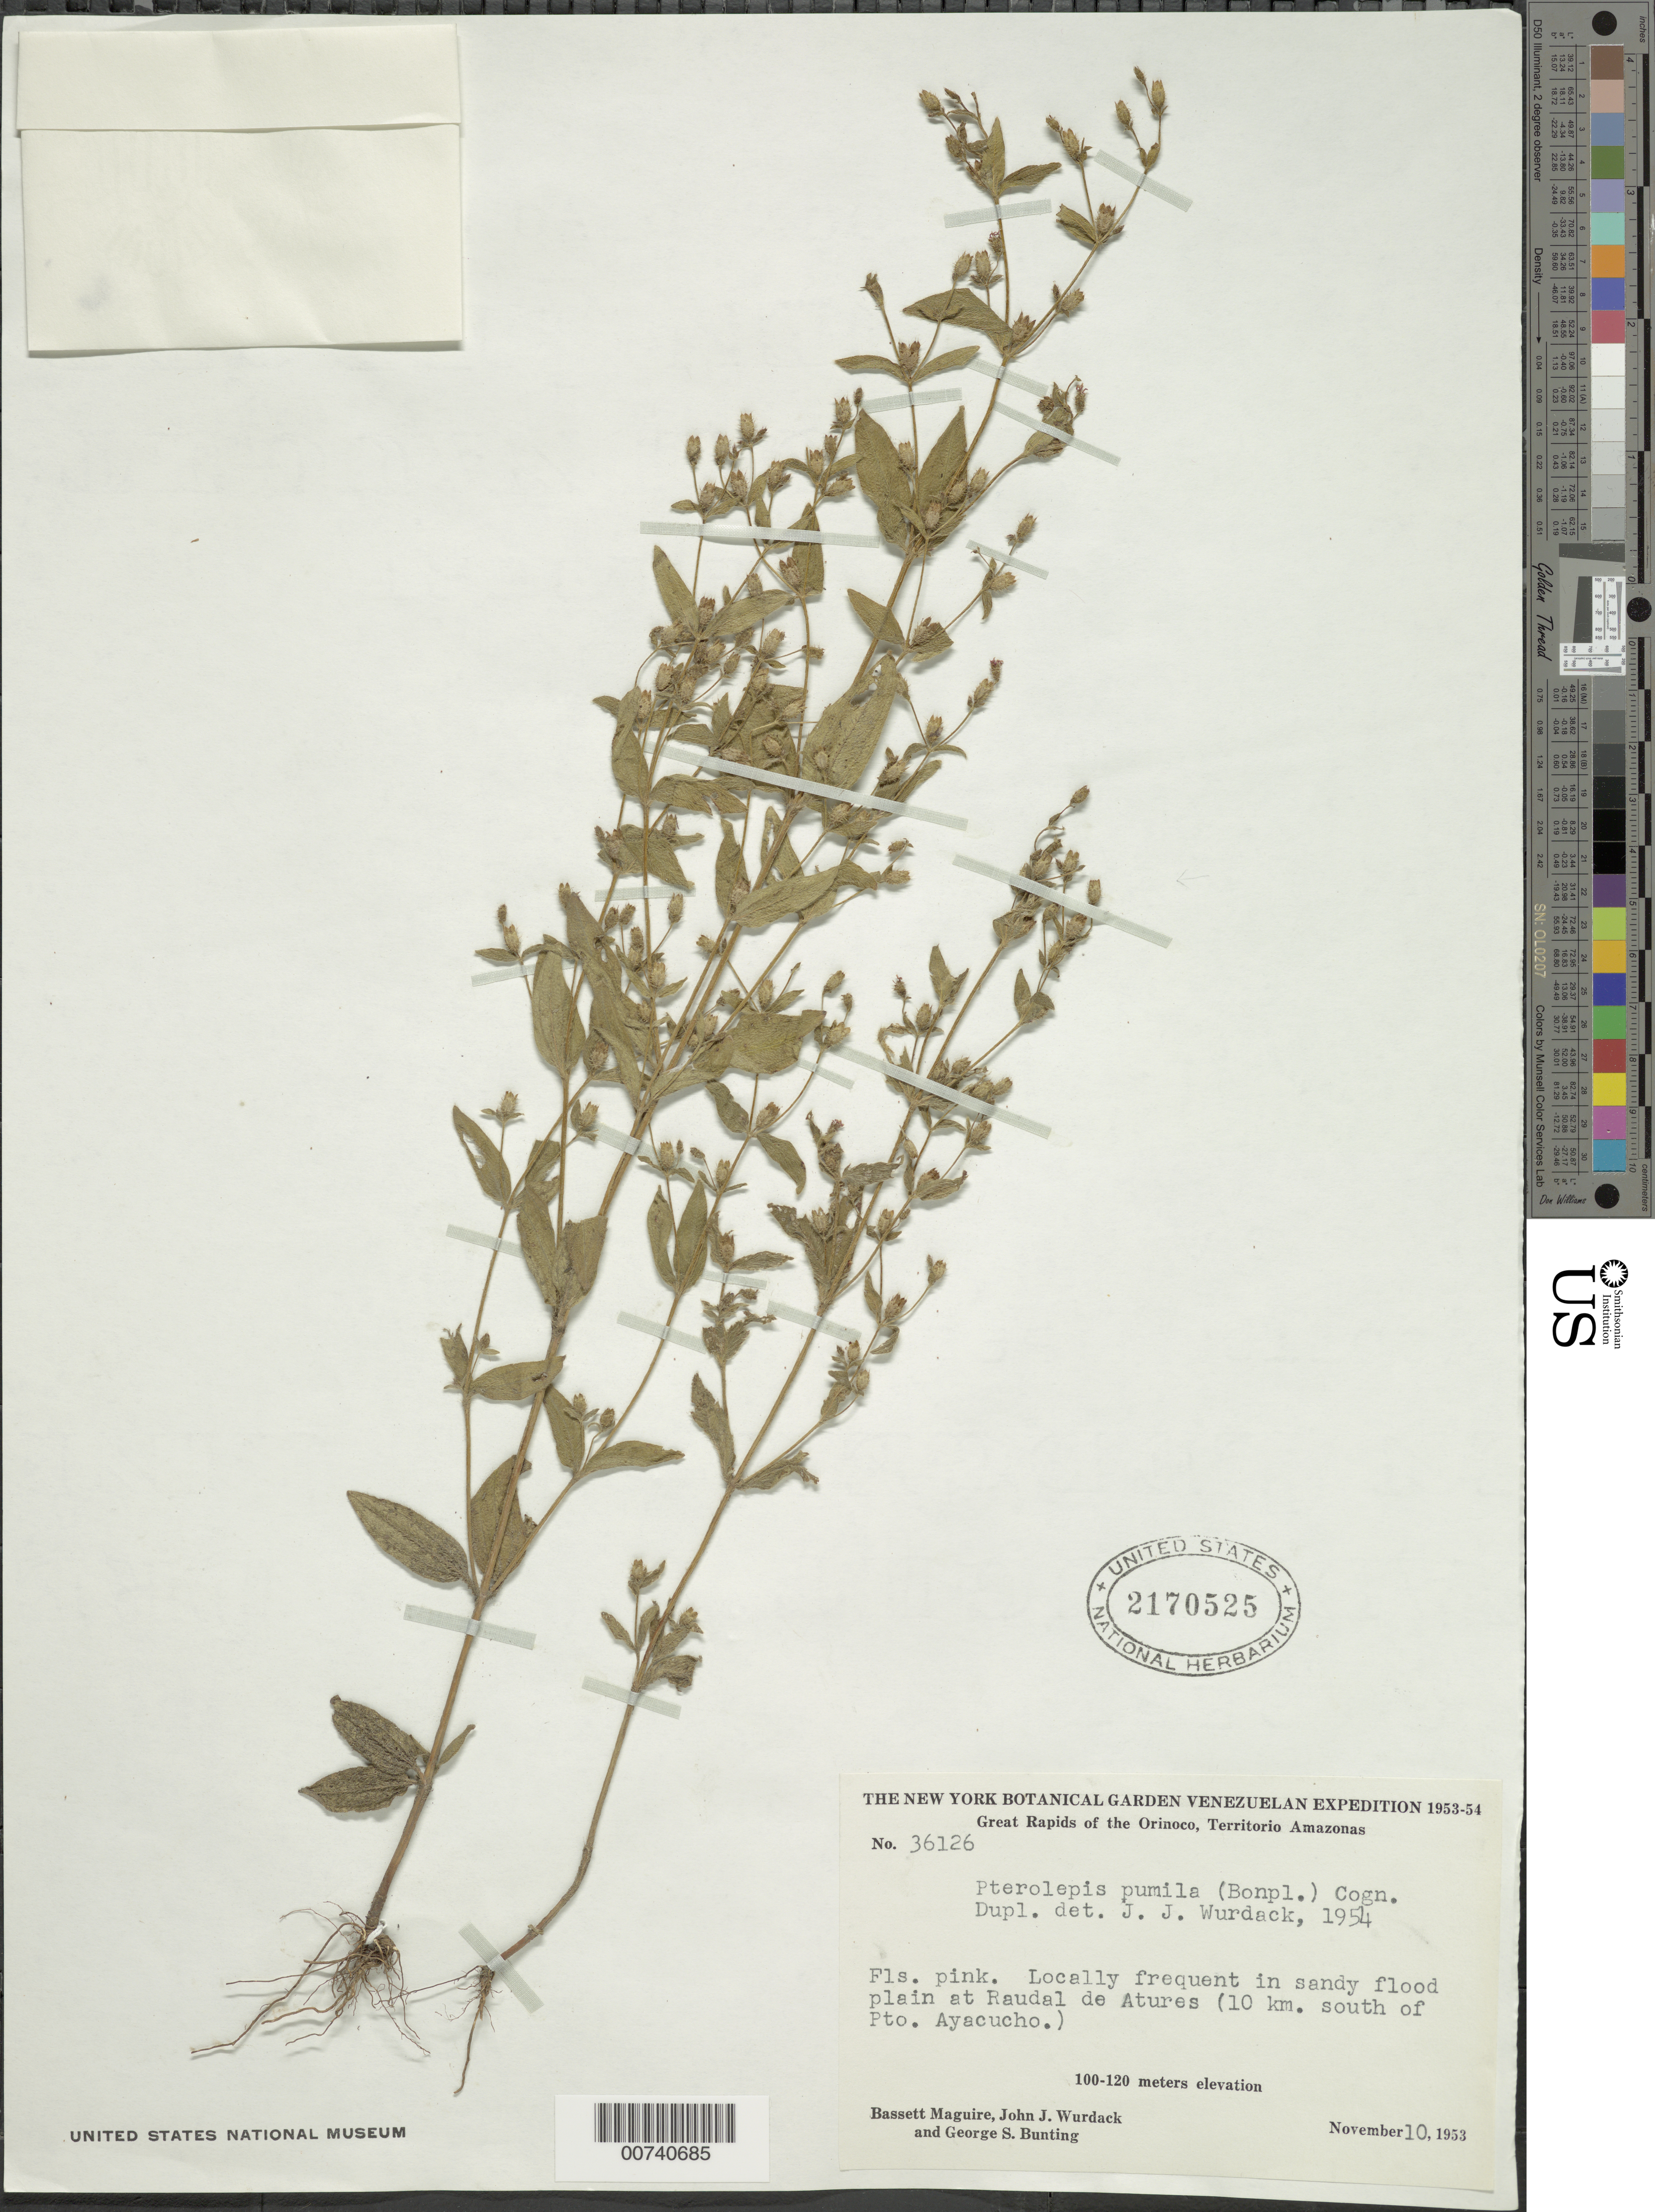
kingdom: Plantae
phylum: Tracheophyta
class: Magnoliopsida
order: Myrtales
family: Melastomataceae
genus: Pterolepis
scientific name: Pterolepis pumila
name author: (Bonpl.) DC. ex Crueg.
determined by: Wurdack, John J., (US), US (UNITED STATES)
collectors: B. Maguire, J. J. Wurdack & G. S. Bunting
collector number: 36126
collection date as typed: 10-Nov-53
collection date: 1953-11-10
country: Venezuela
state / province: Amazonas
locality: Raudal de Atures, 10 km S of Puerto Ayacucho, Orinoco River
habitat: Sandy flood plain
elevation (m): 100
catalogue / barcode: US 2170525